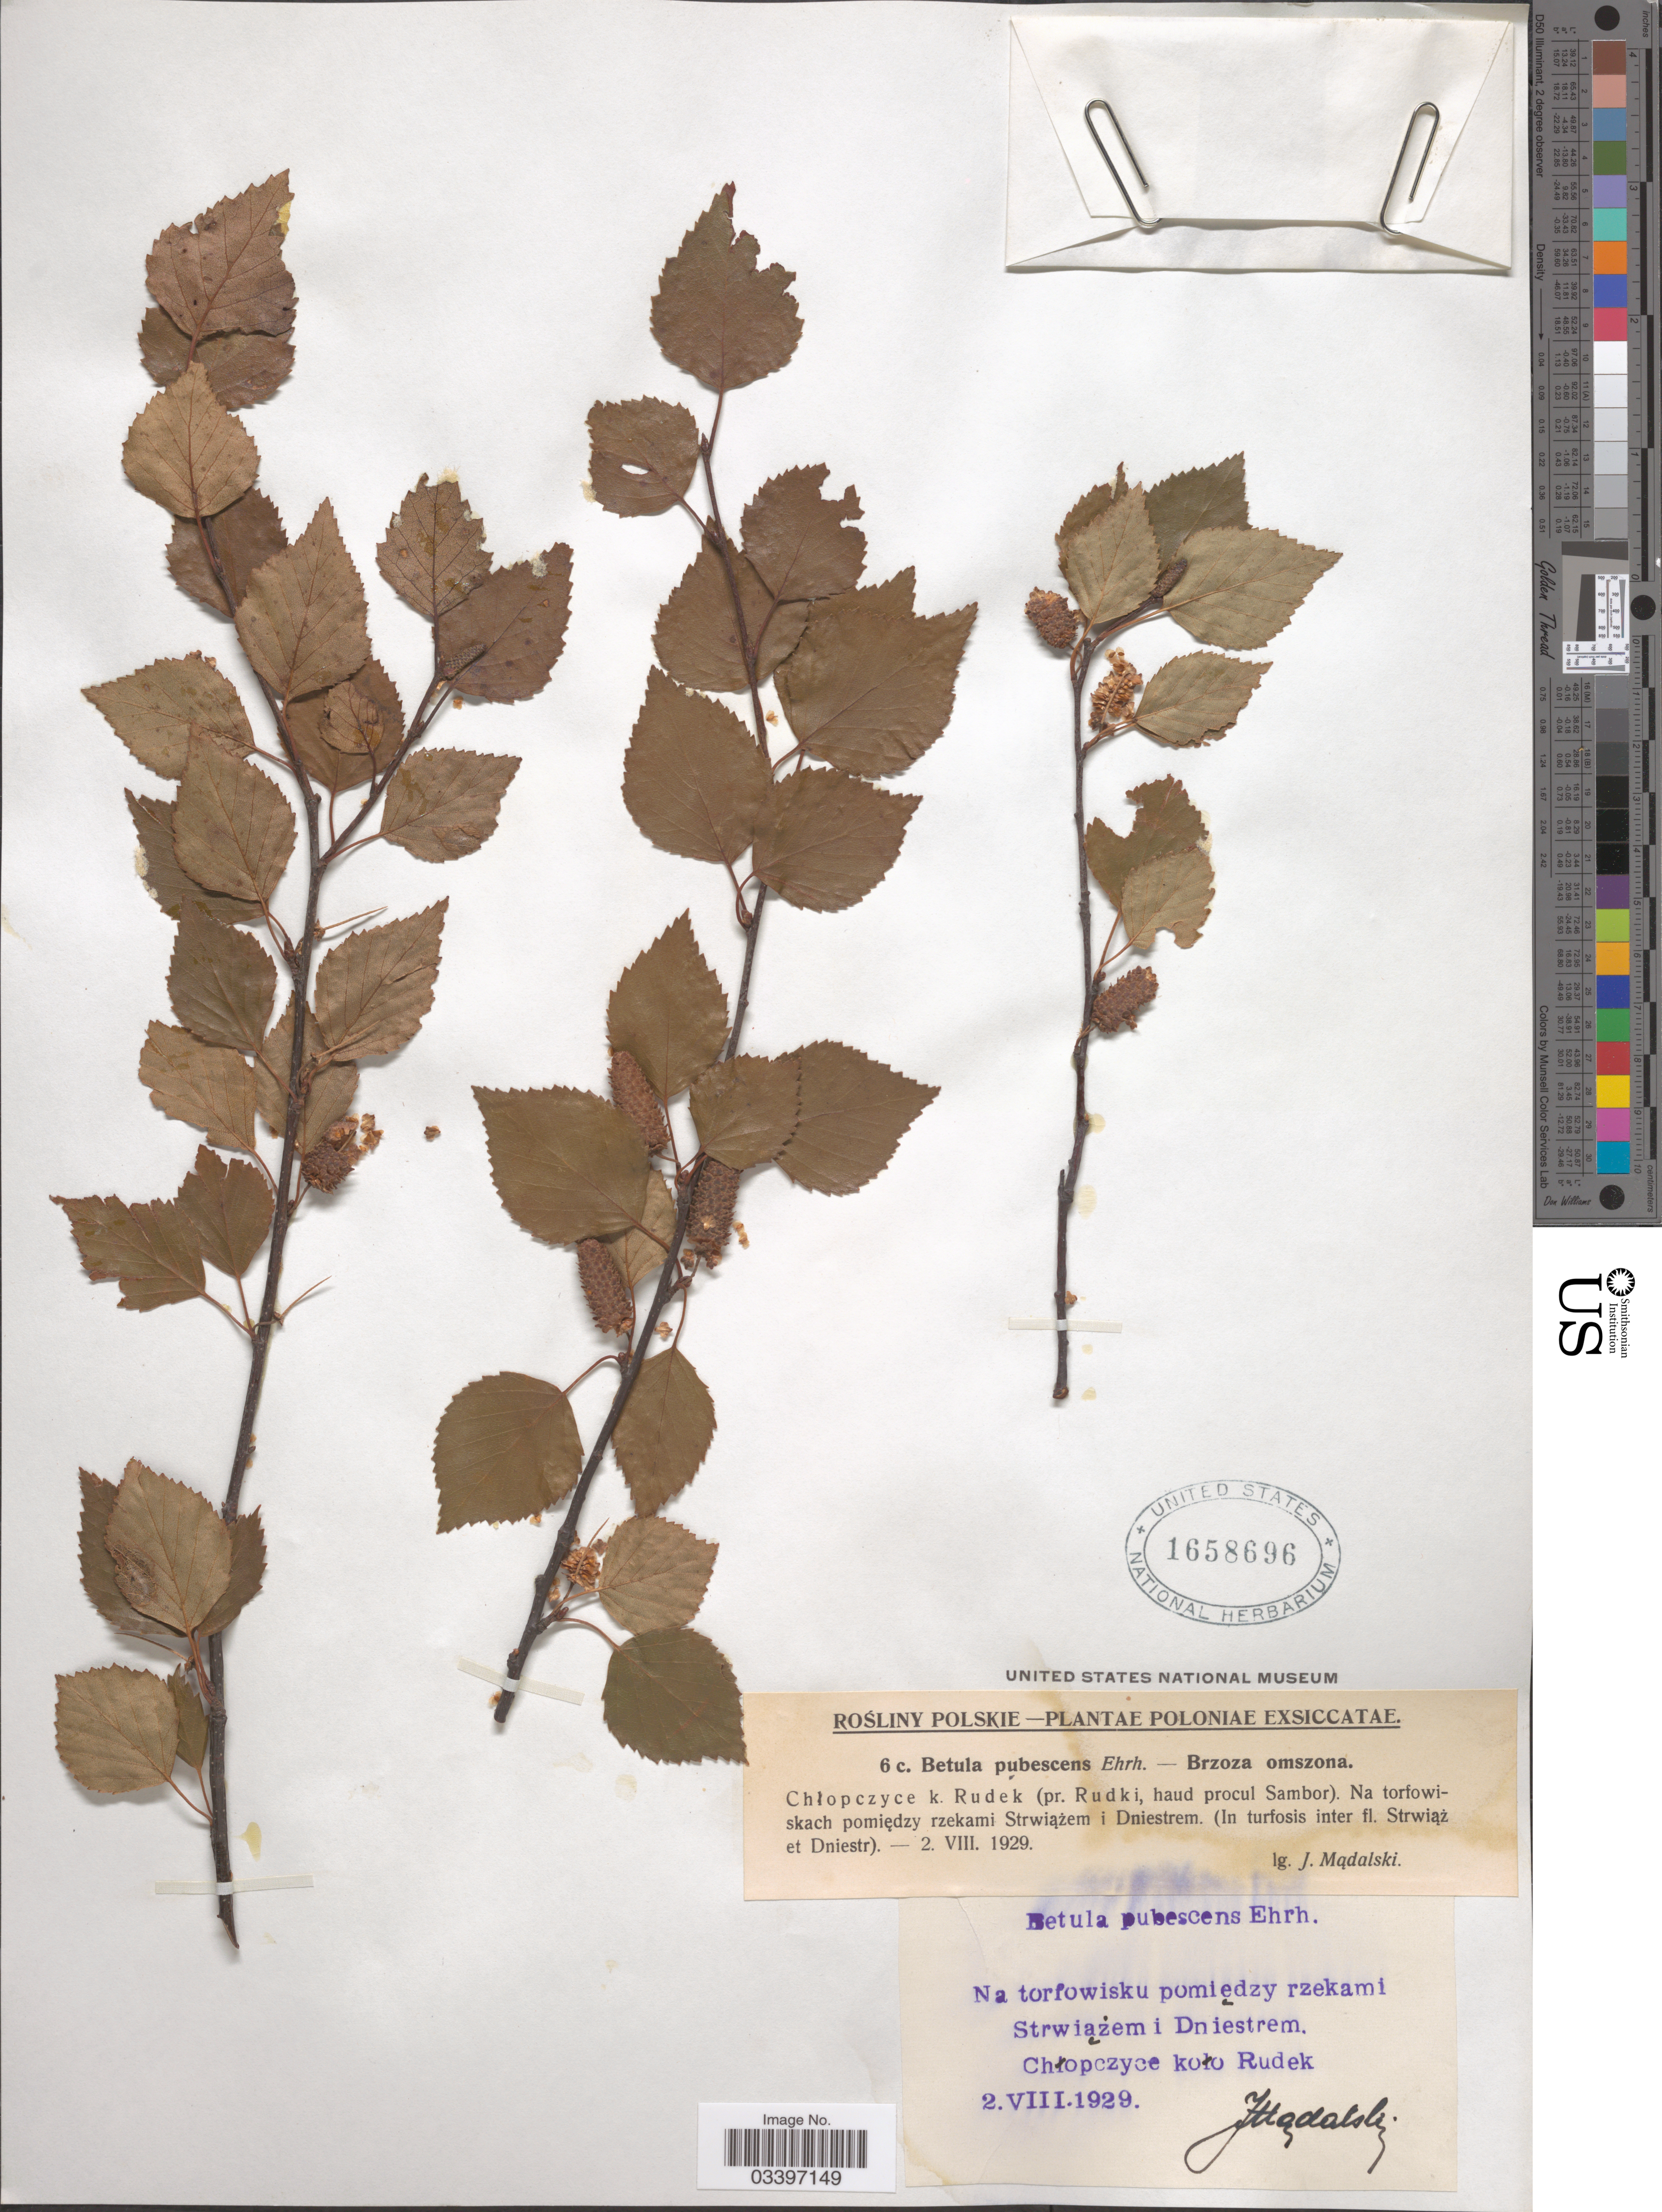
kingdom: Plantae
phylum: Tracheophyta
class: Magnoliopsida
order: Fagales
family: Betulaceae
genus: Betula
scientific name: Betula pubescens var. friesii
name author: (Larsson ex Hartm.) Nyman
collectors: J. Madalski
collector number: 6 c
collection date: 1929-08-02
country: Poland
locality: Chłopczyce k. Rudek (pr. Rudki, haud procul Sambor). Na torfowiskach promiȩdzy rzekami Striąźem i Dniestrem.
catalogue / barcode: US 1658696